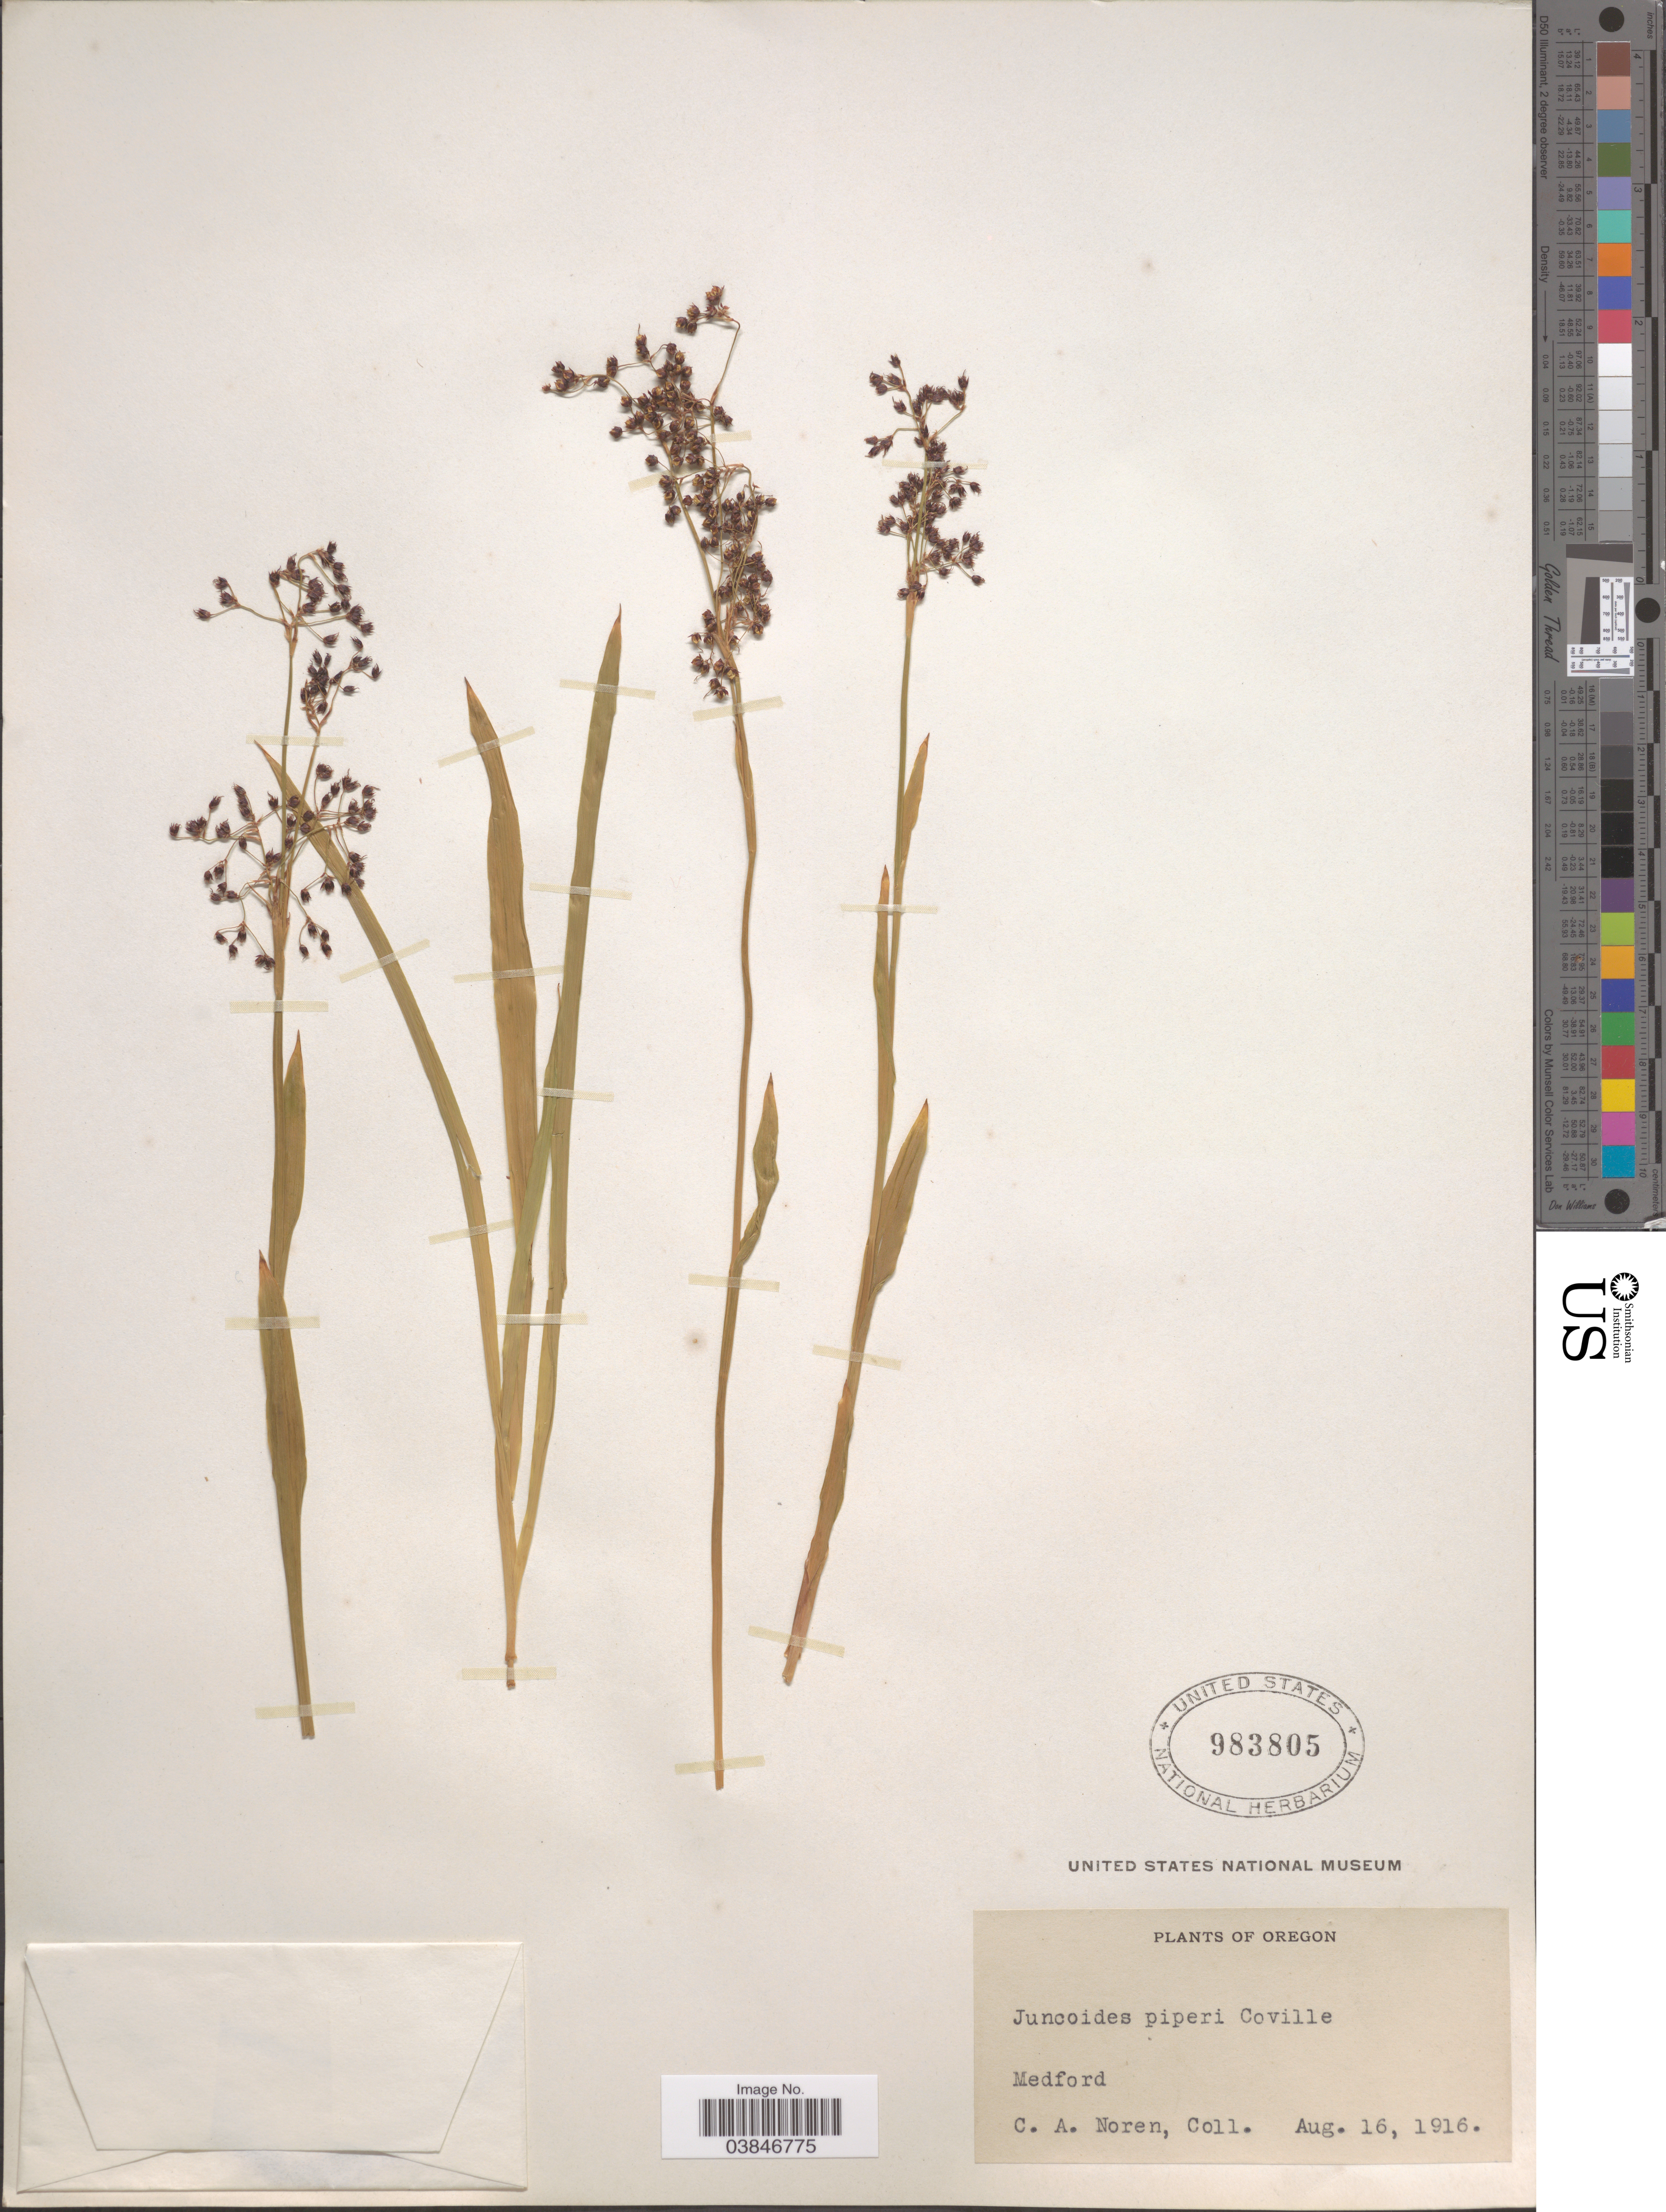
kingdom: Plantae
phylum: Tracheophyta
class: Liliopsida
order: Poales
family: Juncaceae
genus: Luzula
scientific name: Luzula piperi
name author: (Coville) M.E. Jones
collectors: C. Noren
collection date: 1916-08-16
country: United States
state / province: Oregon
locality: Medford.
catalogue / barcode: US 983805